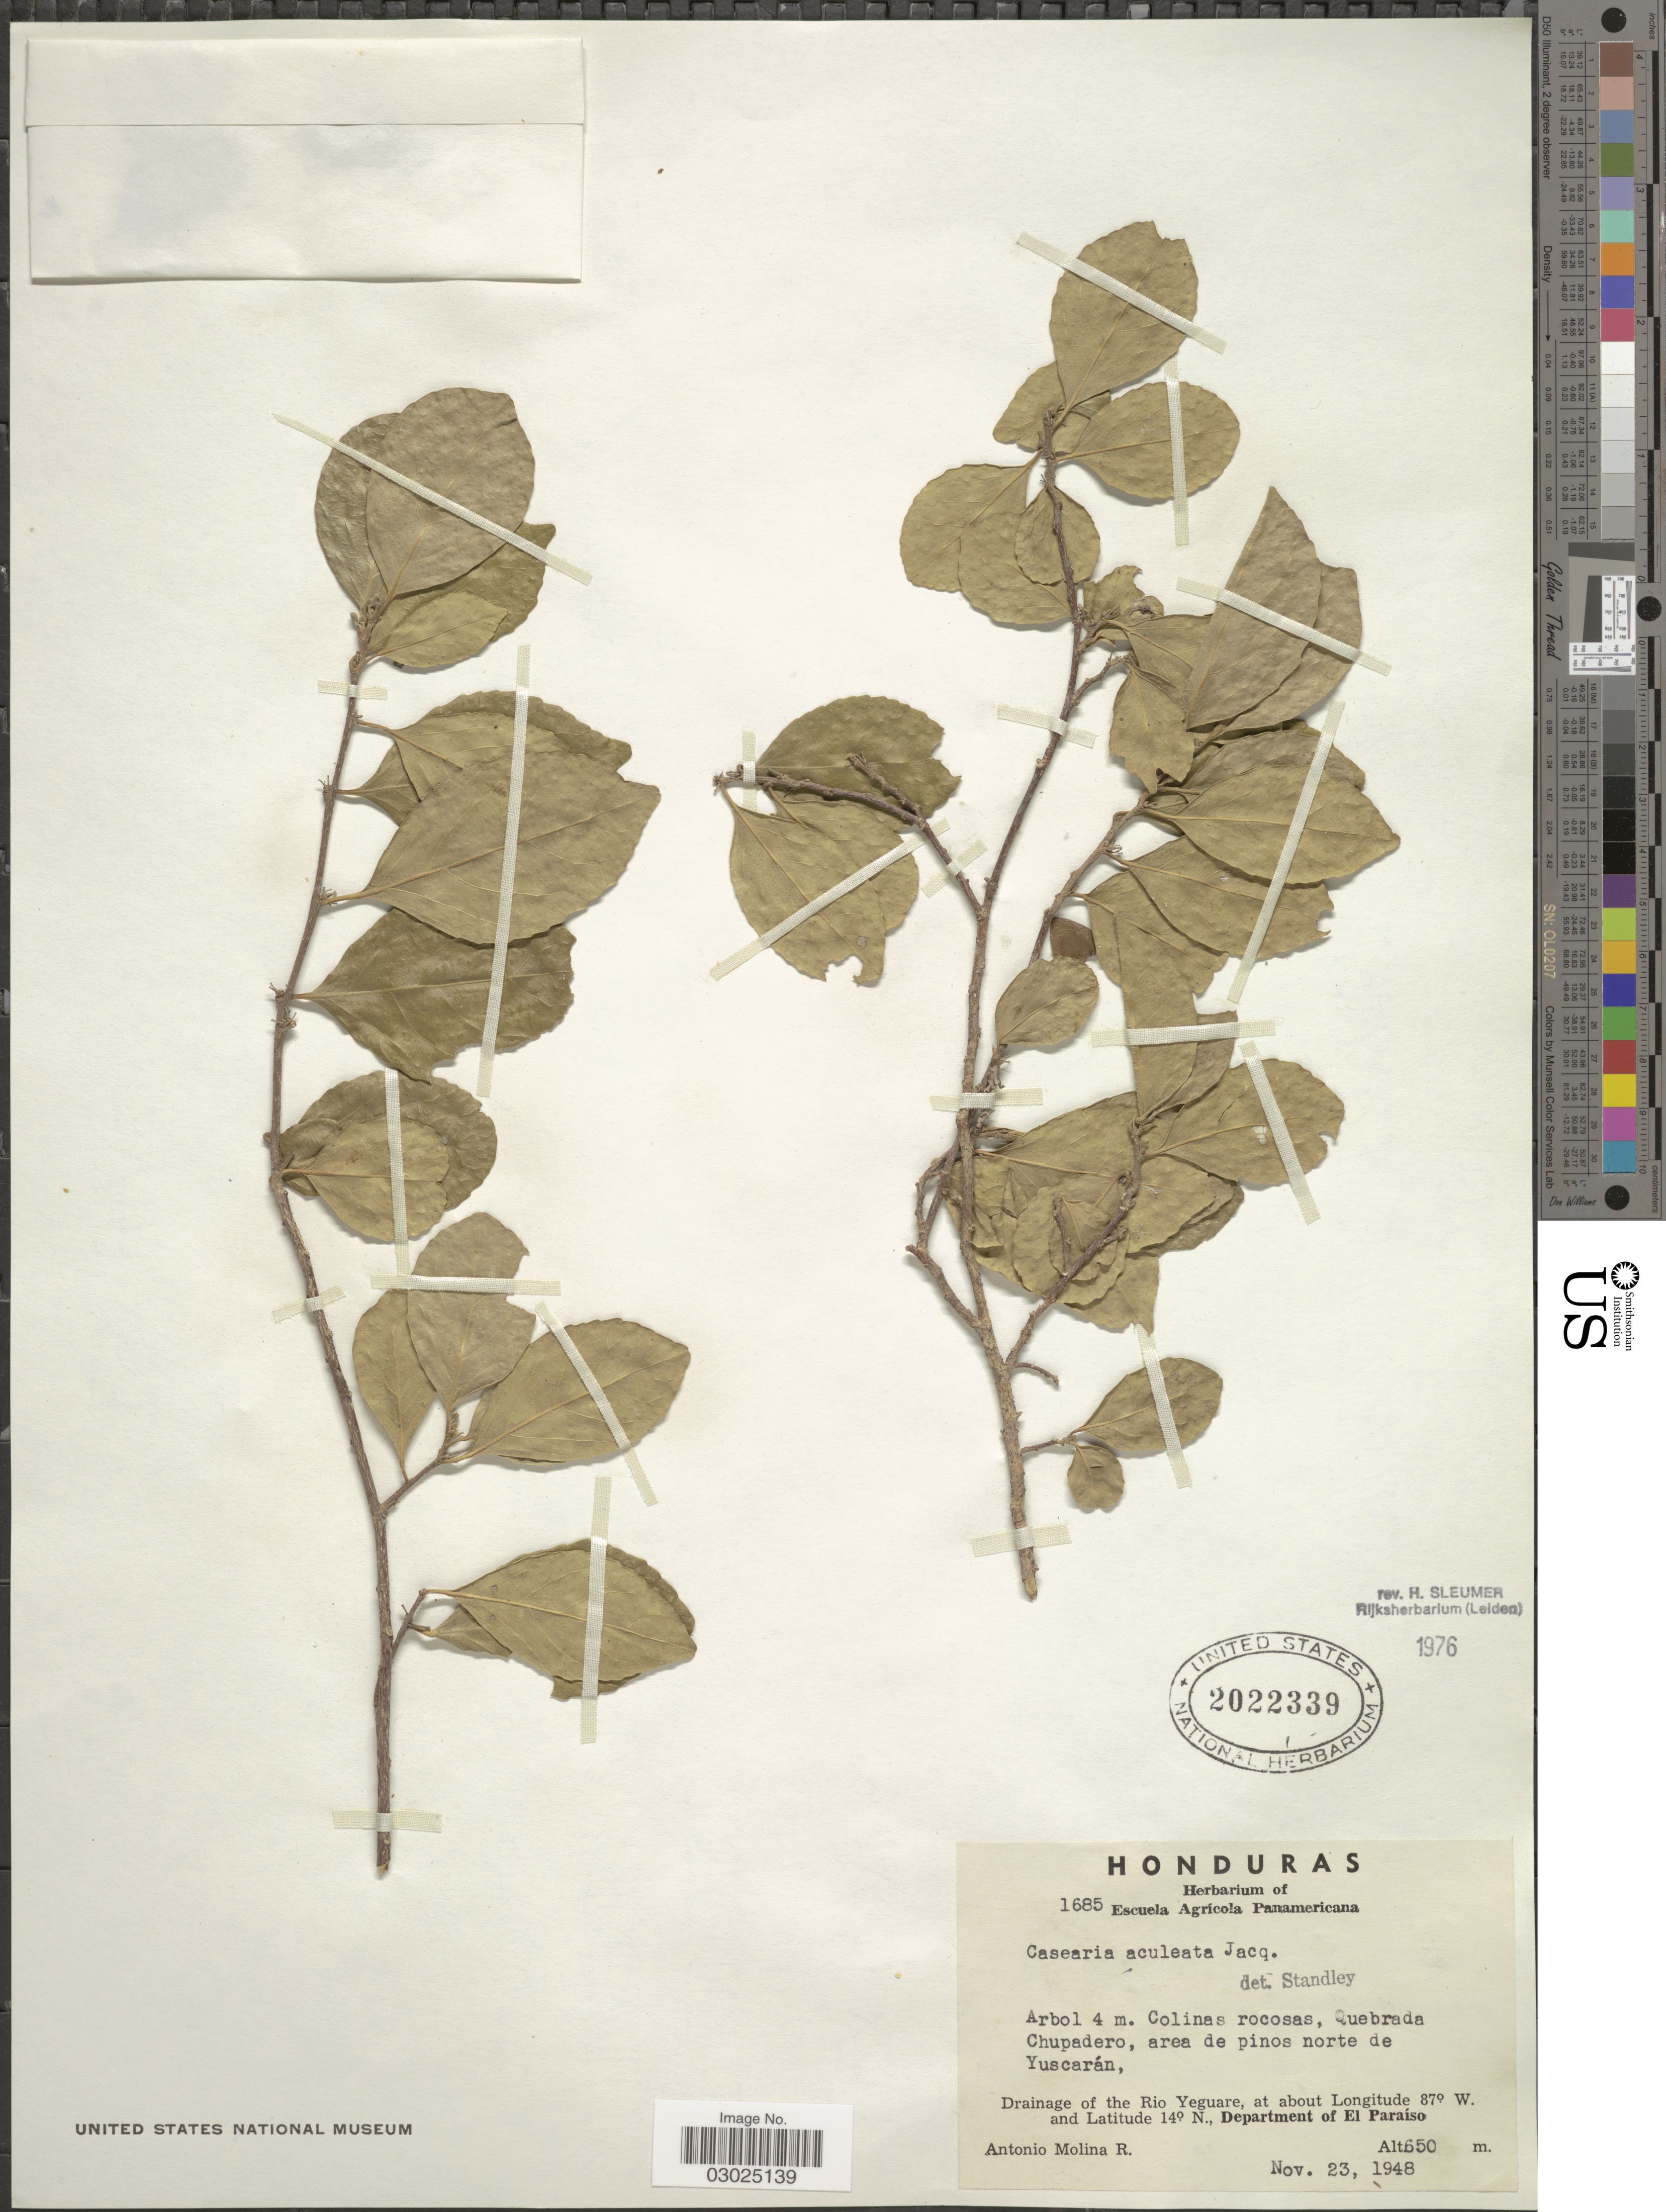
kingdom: Plantae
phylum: Tracheophyta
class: Magnoliopsida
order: Malpighiales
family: Salicaceae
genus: Casearia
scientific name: Casearia aculeata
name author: Jacq.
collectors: A. Molina R.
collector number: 1685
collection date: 1948-11-23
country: Honduras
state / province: El Paraíso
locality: Colinas rocosas, Quebrada Chupadero, area de pinos, norte de Yuscarán. Drainage of the Rio Yequare, Department of El Paraíso.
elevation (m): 650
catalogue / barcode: US 2022339